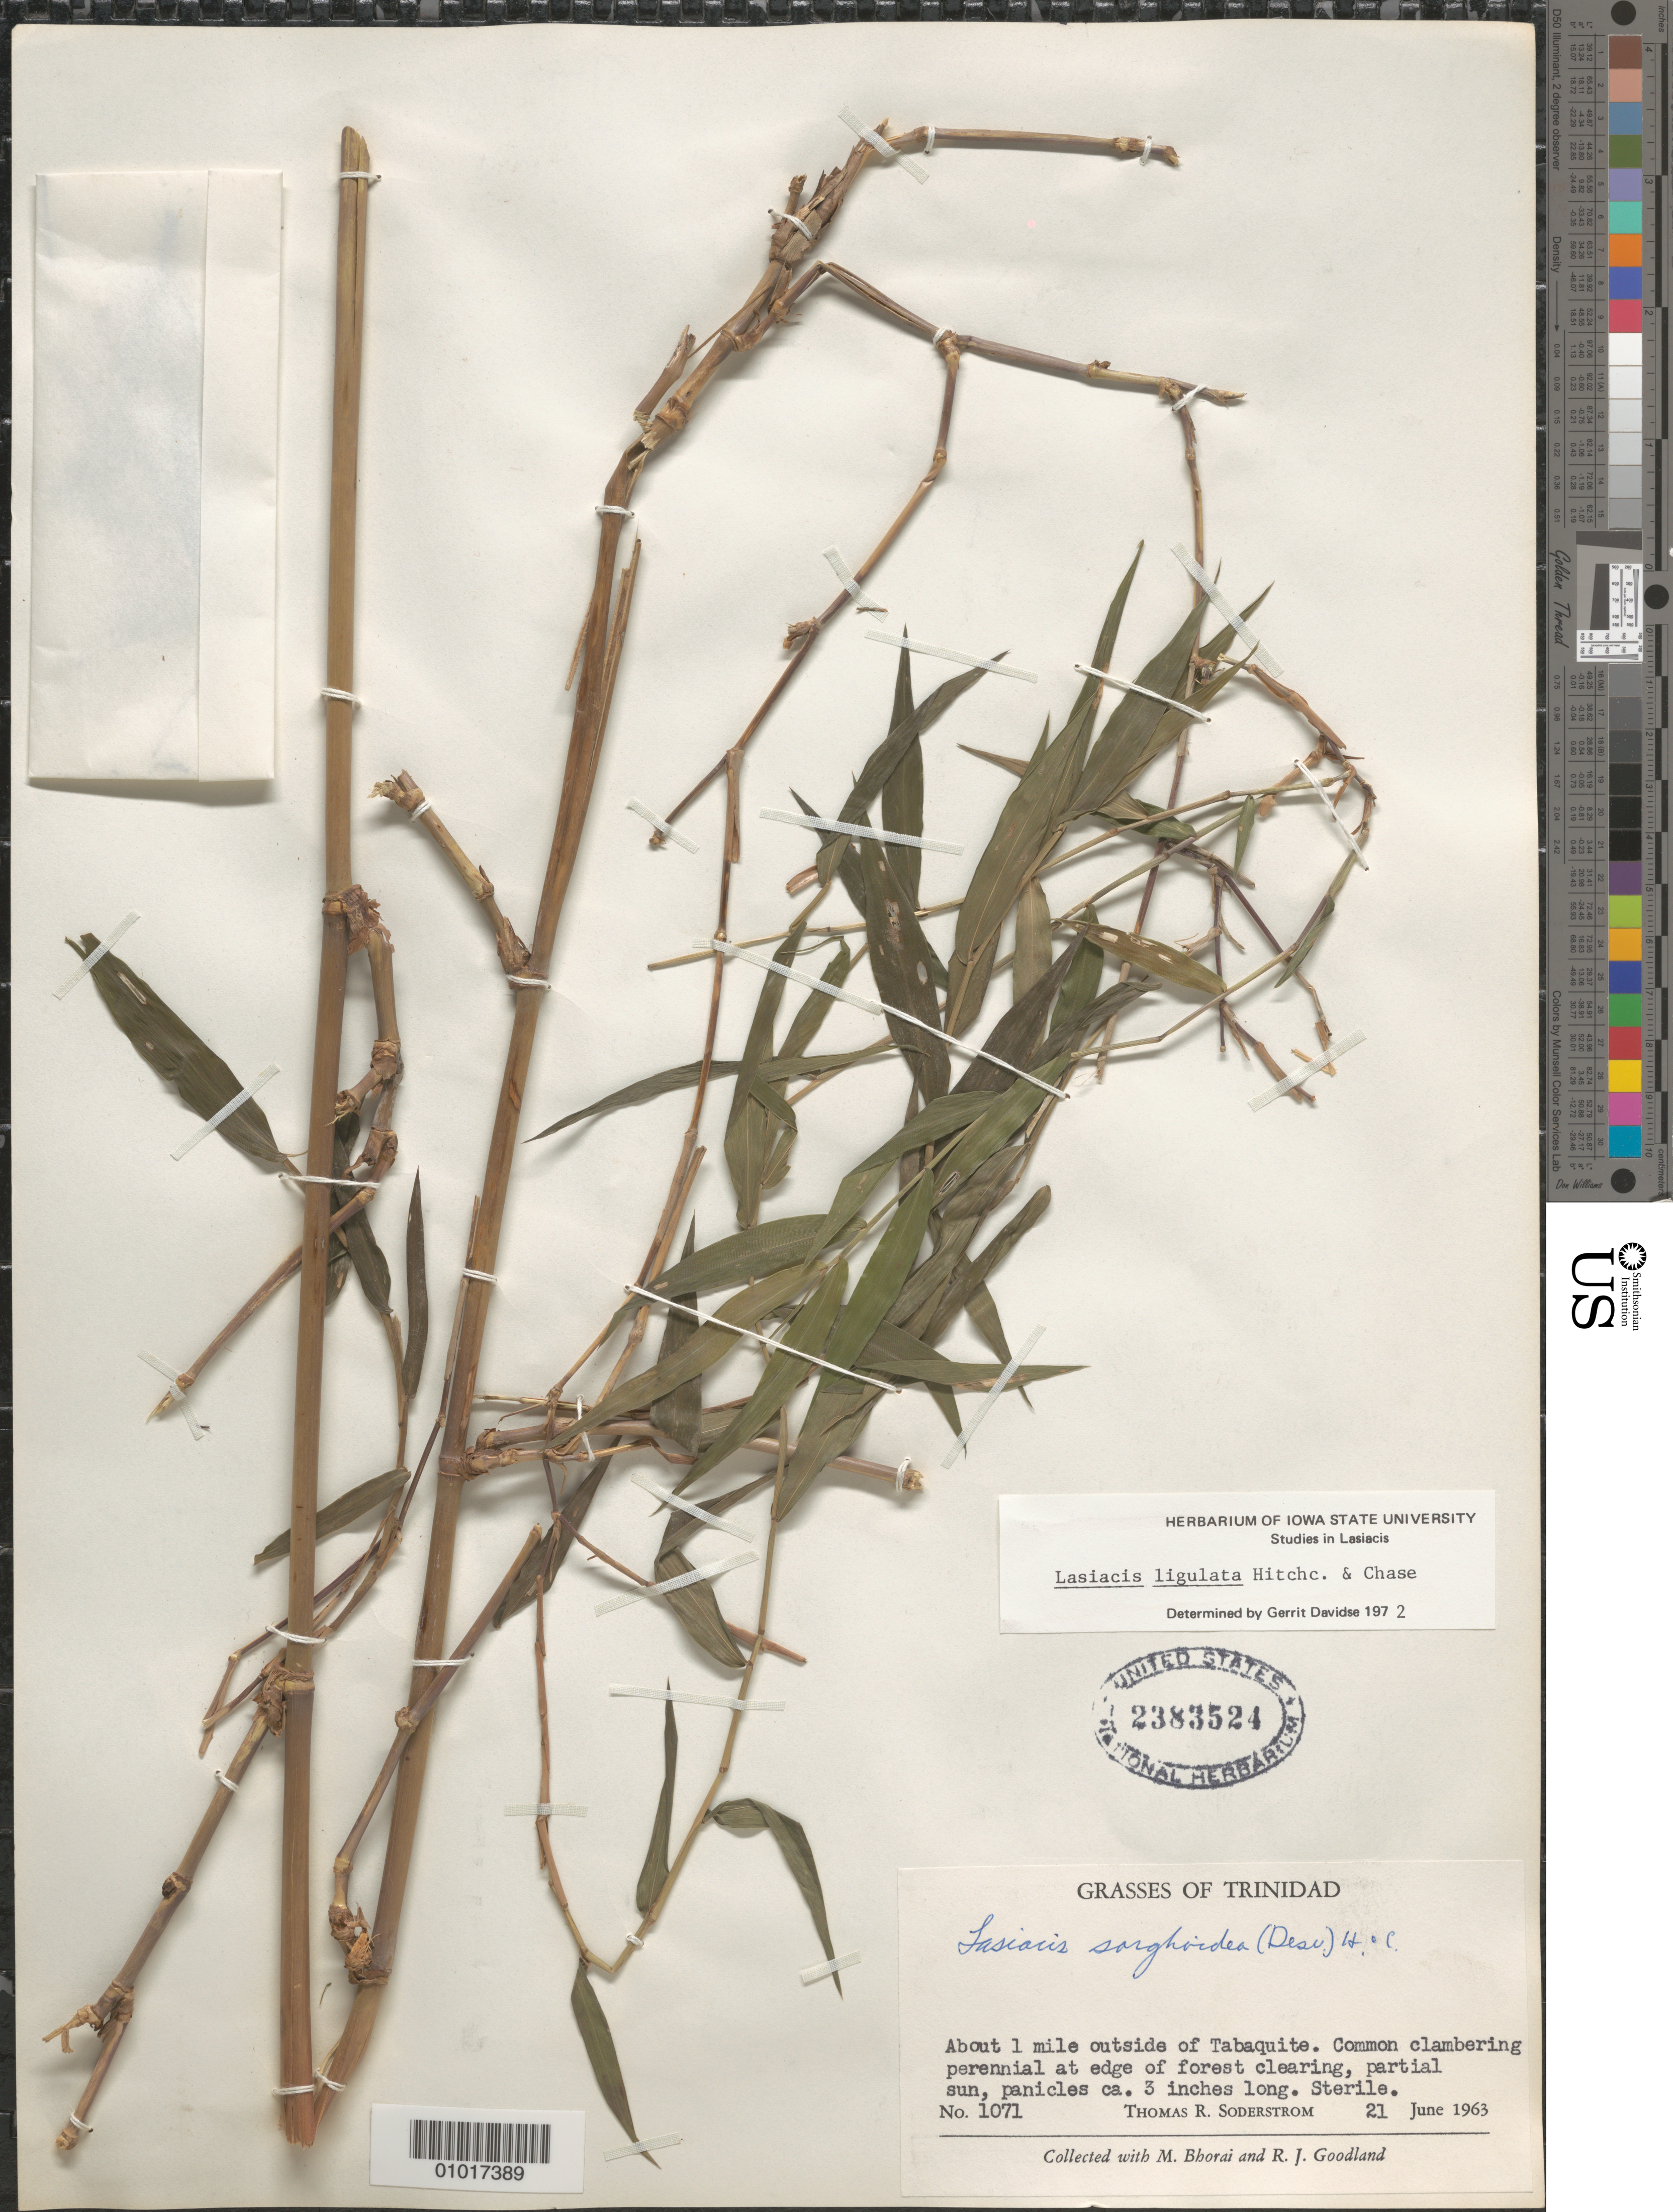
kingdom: Plantae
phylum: Tracheophyta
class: Liliopsida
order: Poales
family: Poaceae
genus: Lasiacis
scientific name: Lasiacis ligulata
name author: Hitchc. & Chase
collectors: T. R. Soderstrom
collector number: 1071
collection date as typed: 21 Jun 1963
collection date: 1963-06-21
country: Trinidad and Tobago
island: Trinidad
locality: About 1 mile outside of Tabaquite.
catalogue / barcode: US 2383524